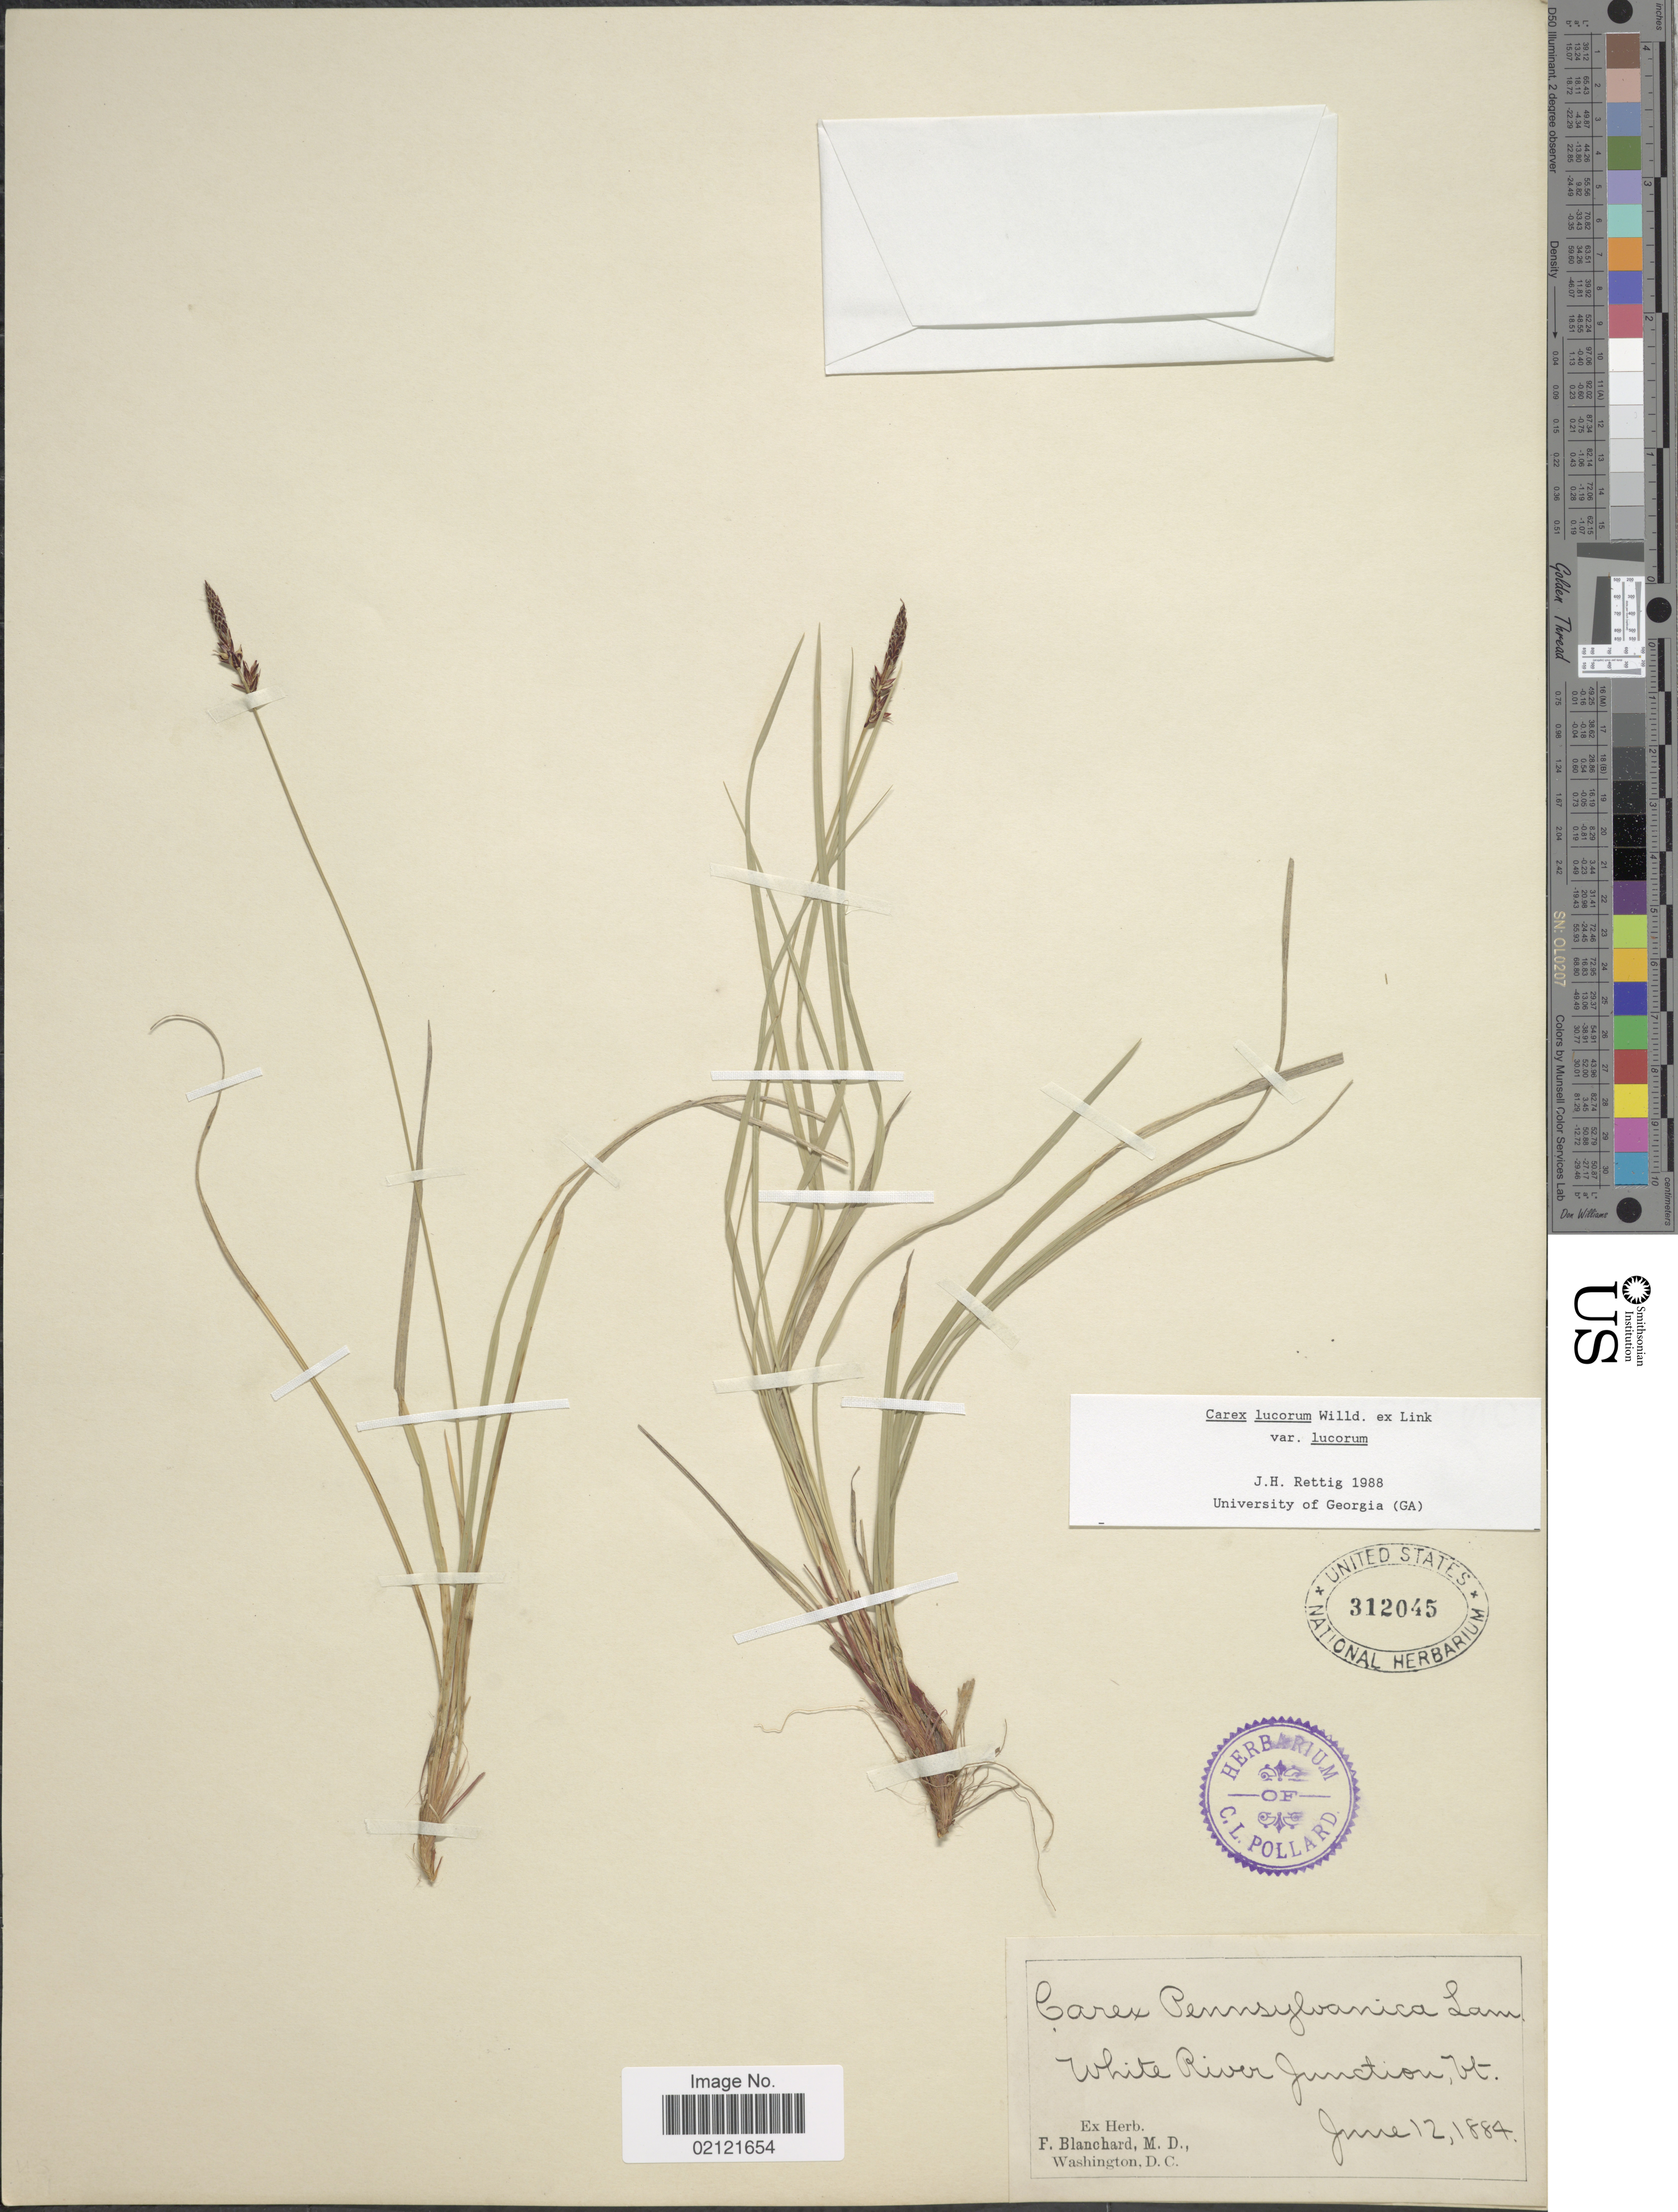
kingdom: Plantae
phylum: Tracheophyta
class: Liliopsida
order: Poales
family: Cyperaceae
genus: Carex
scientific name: Carex lucorum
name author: Willd.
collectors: ex herb. F. Blanchard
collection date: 1884-06-12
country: United States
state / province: Vermont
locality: White River Junction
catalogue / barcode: US 312045